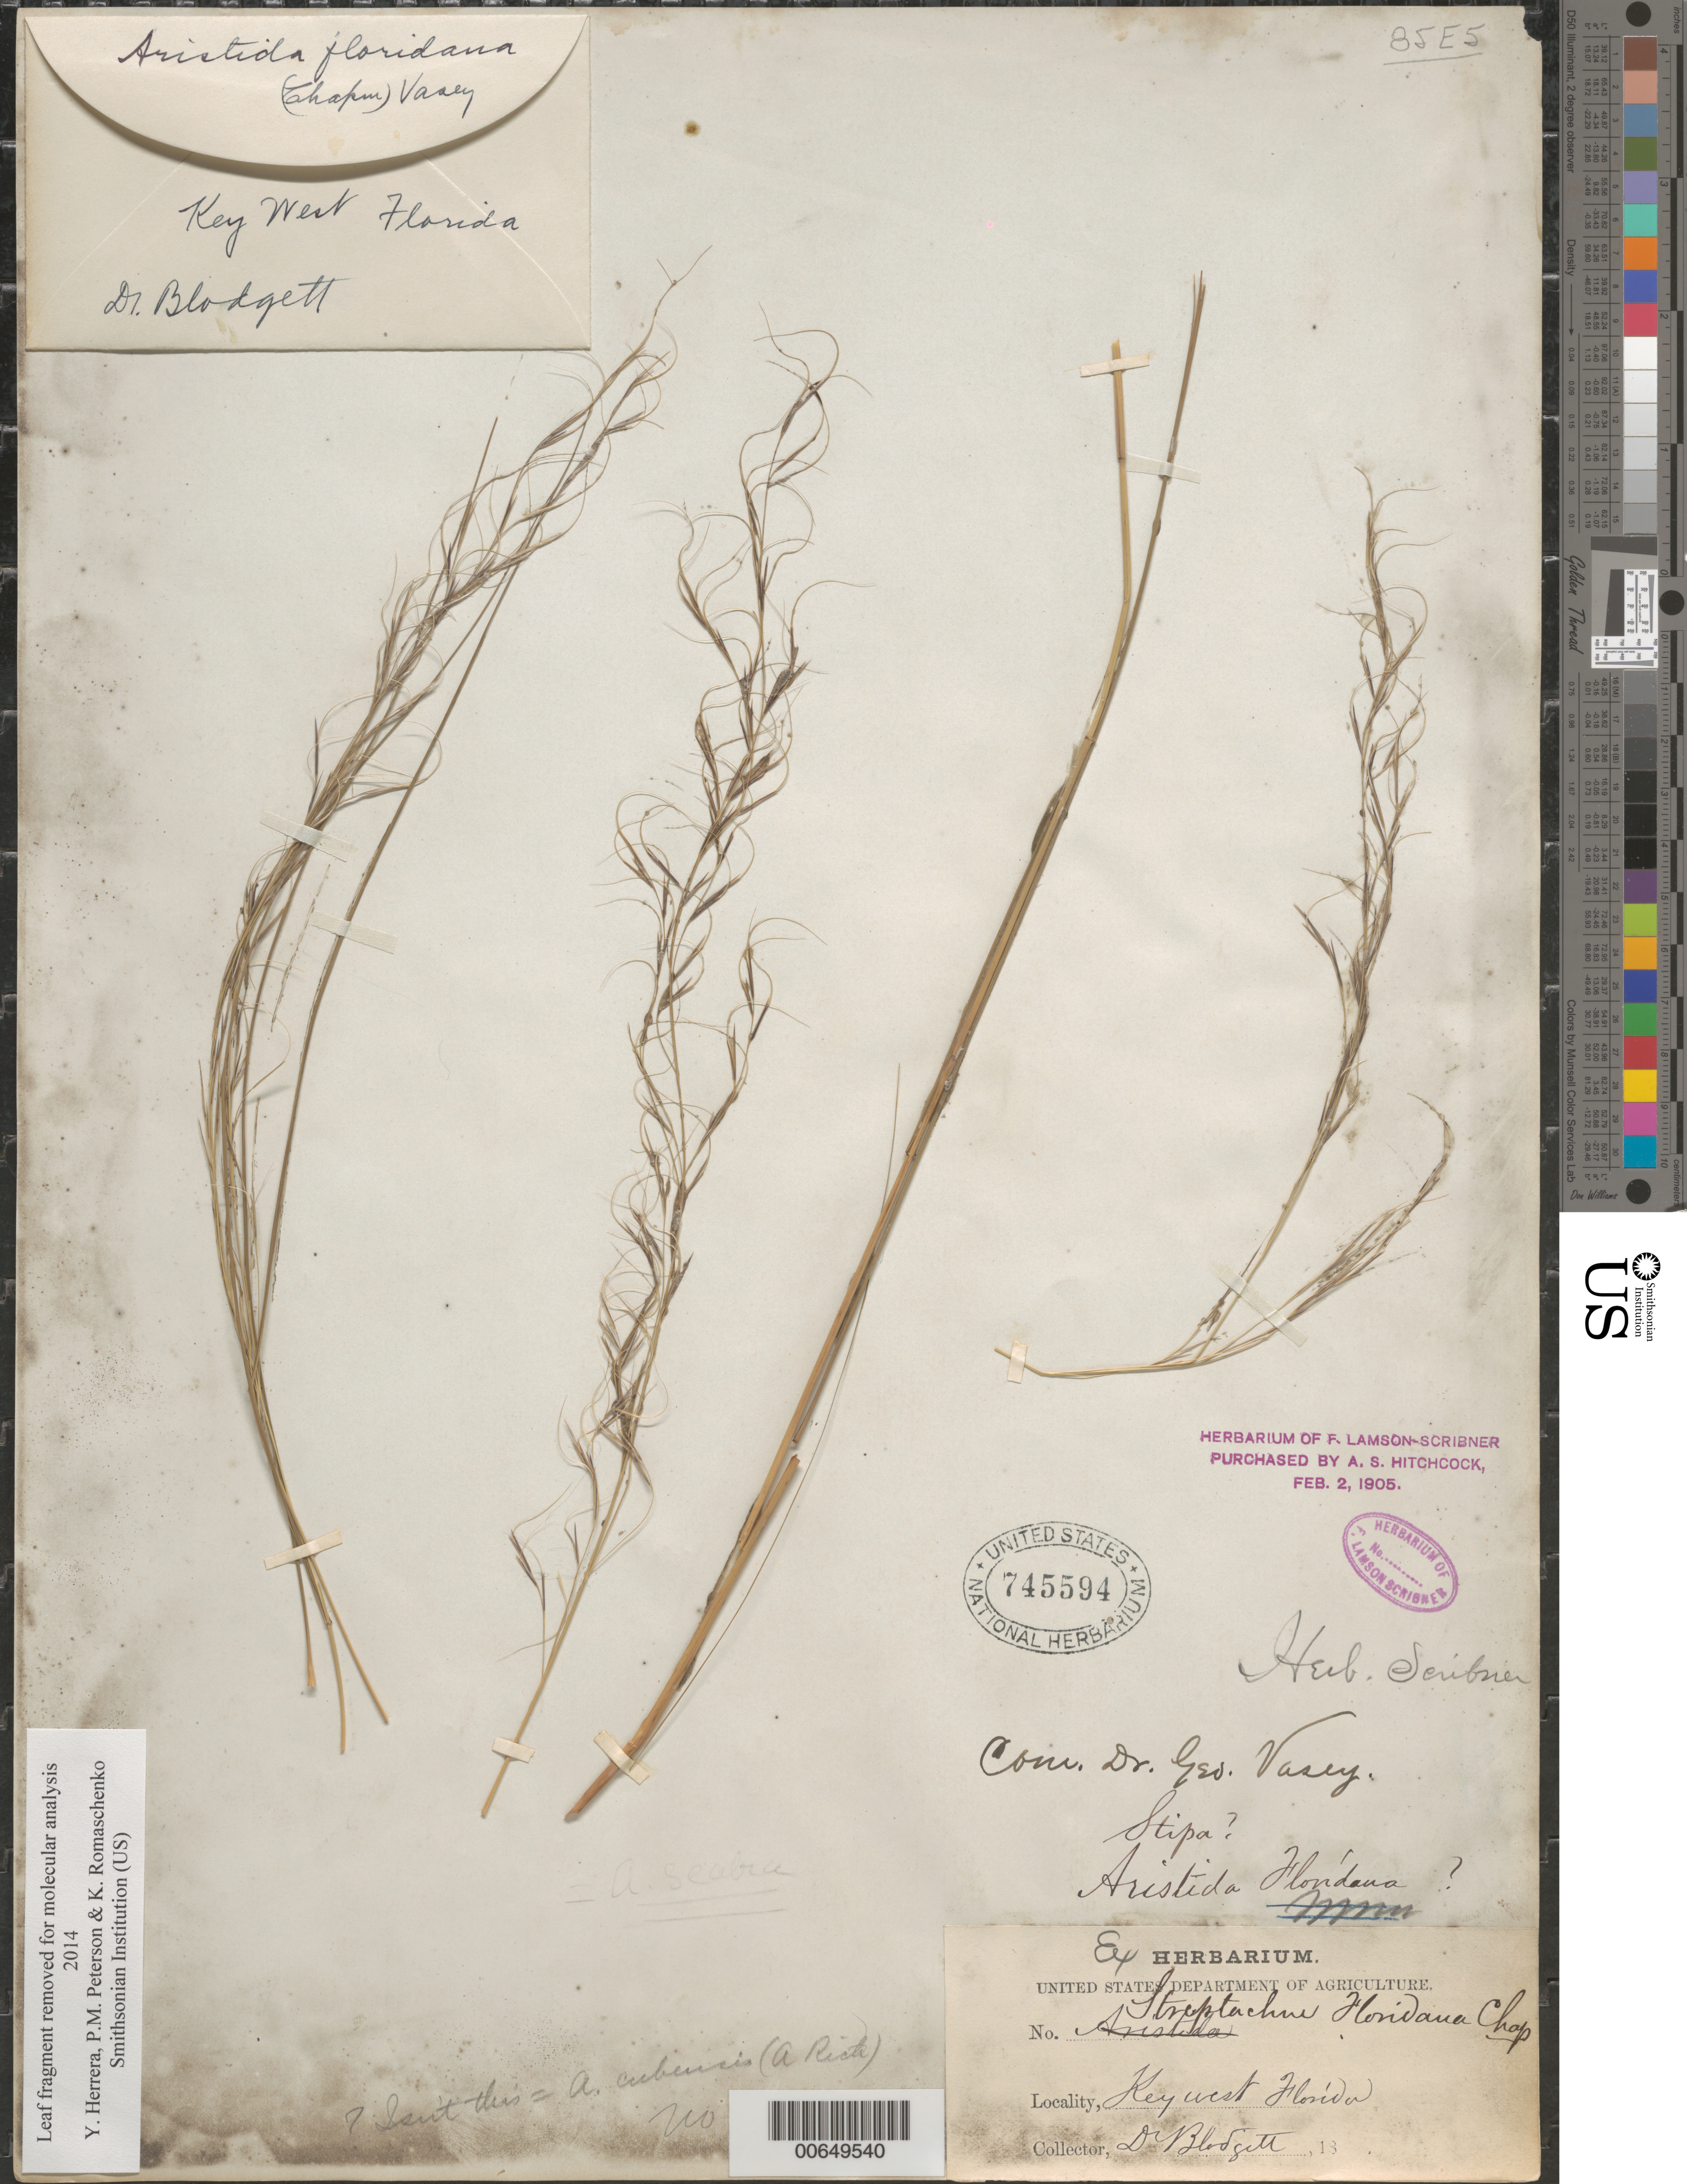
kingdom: Plantae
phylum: Tracheophyta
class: Liliopsida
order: Poales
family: Poaceae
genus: Aristida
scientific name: Aristida floridana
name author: Vasey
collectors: J. L. Blodgett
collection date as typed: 1838 to -- --- 1853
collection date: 1838/1853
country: United States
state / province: Florida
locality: Key West.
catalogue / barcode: US 745594